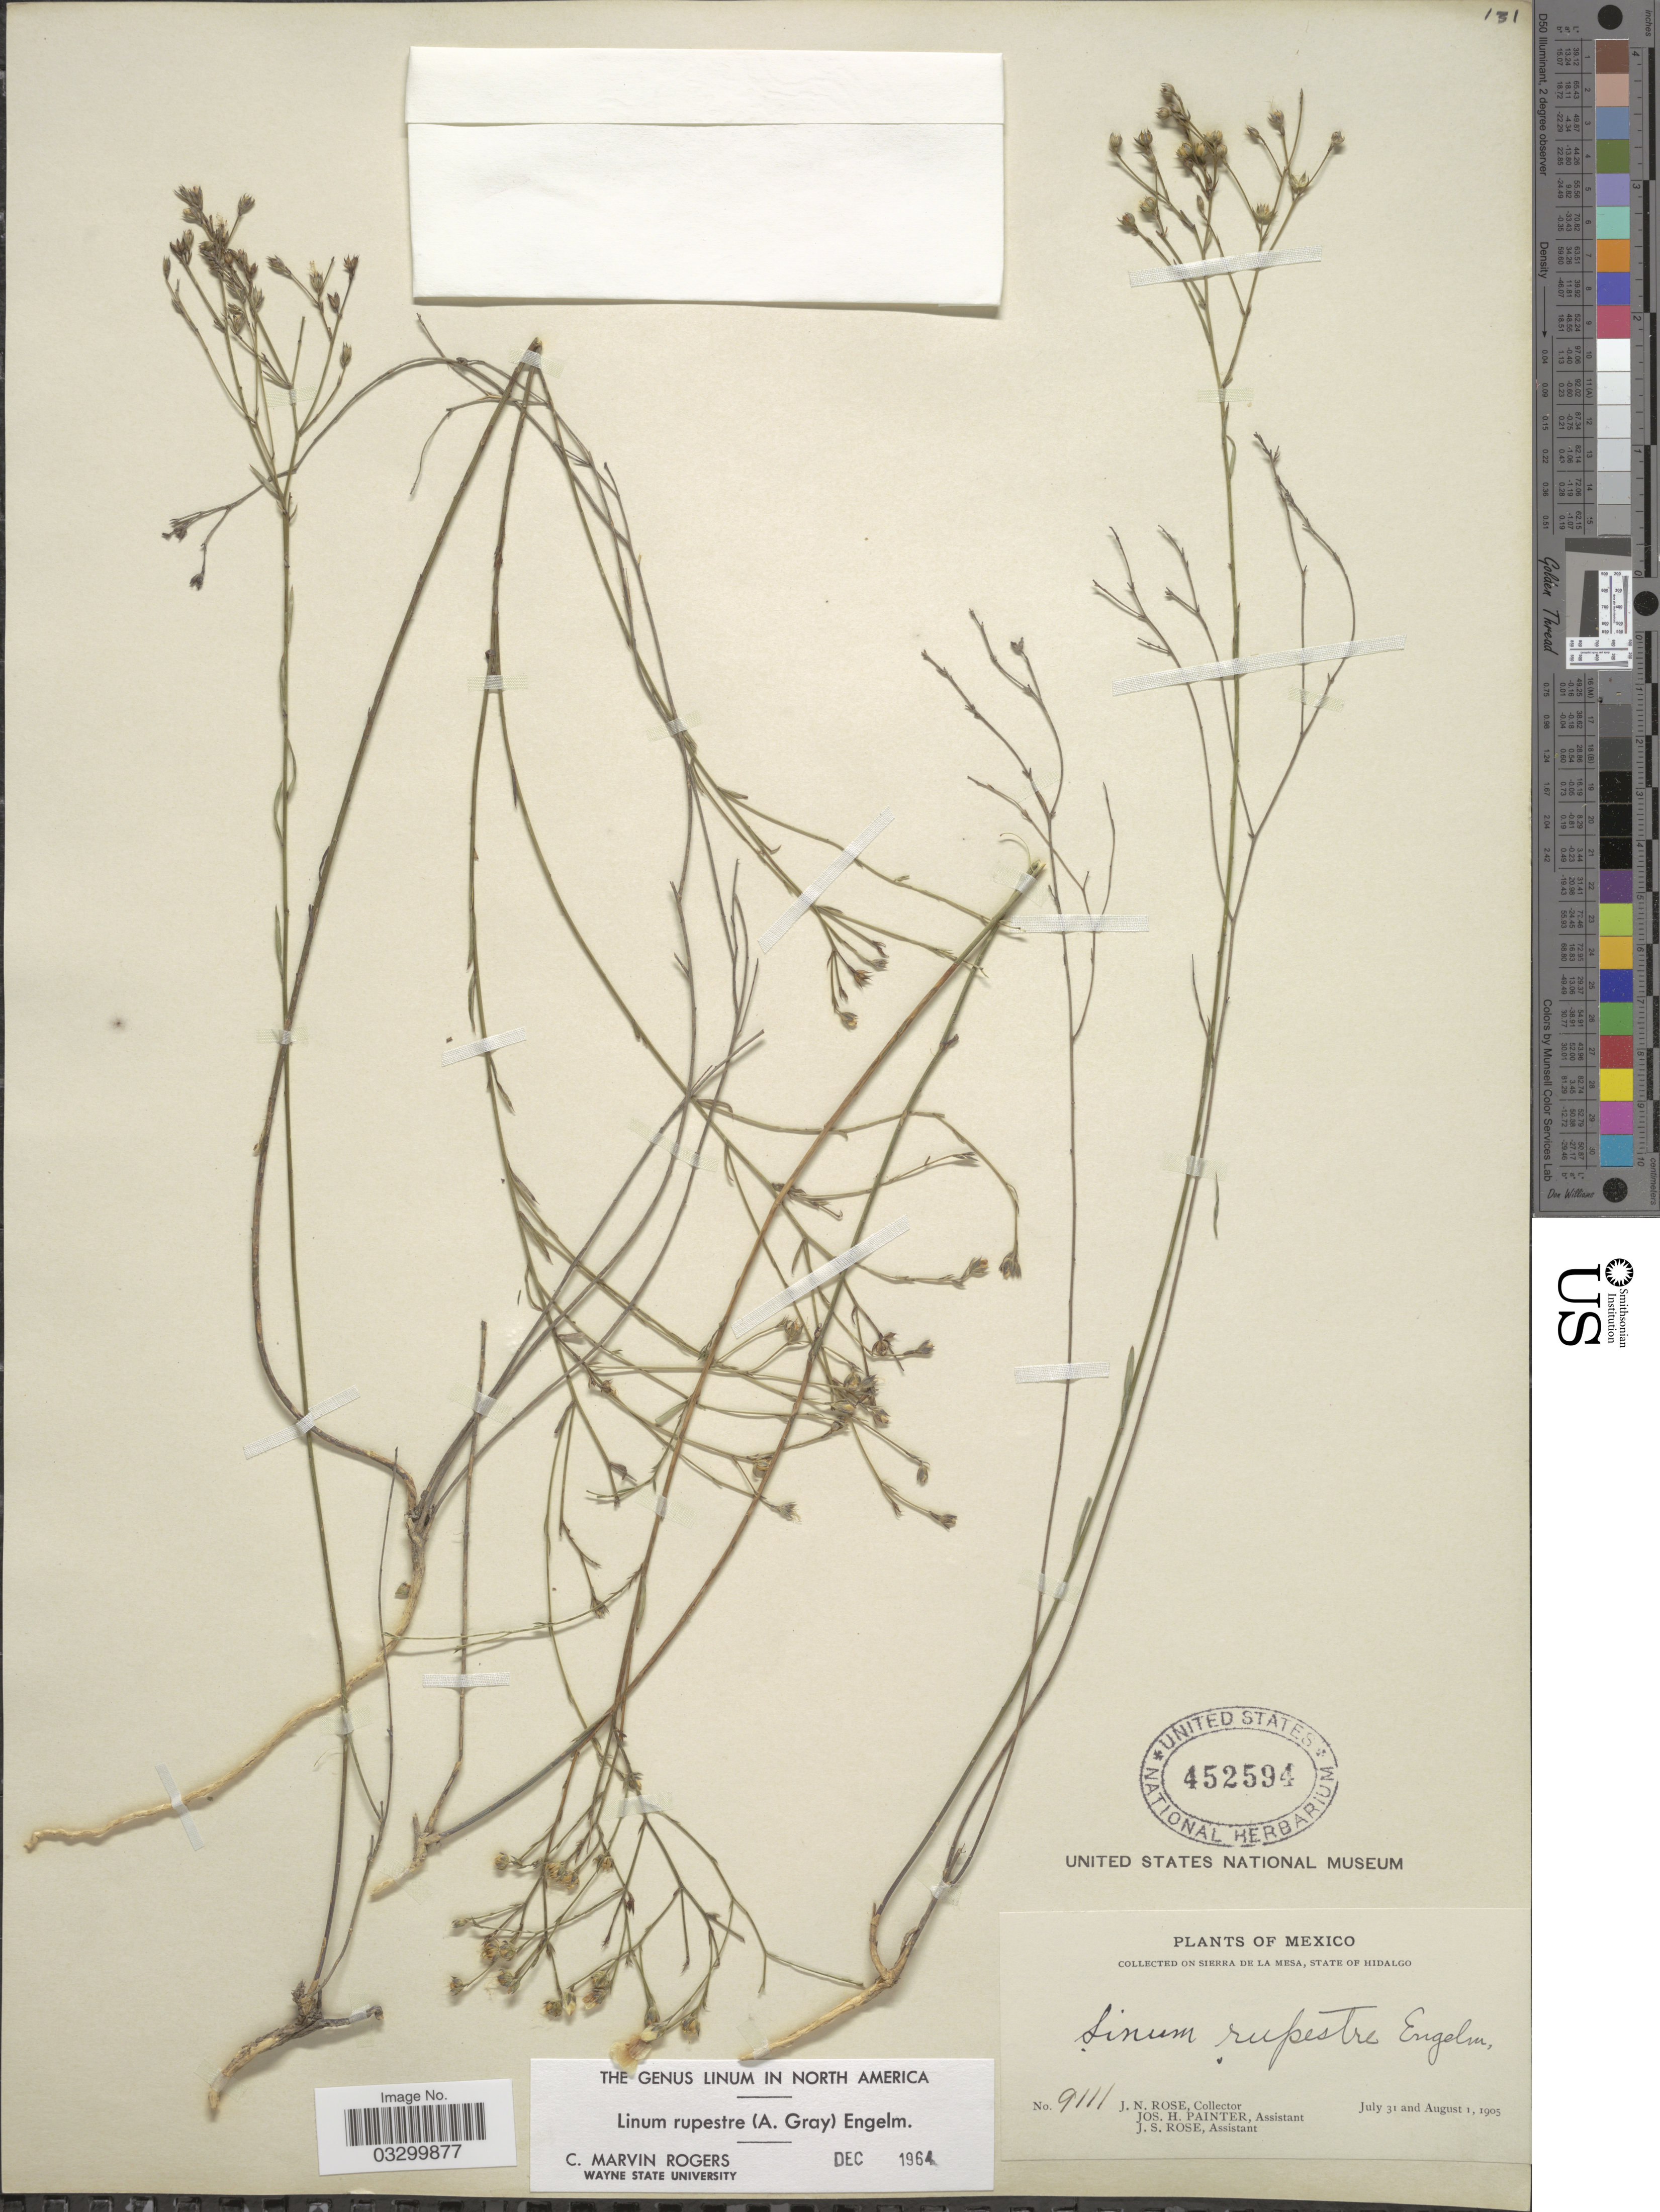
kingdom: Plantae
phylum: Tracheophyta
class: Magnoliopsida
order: Malpighiales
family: Linaceae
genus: Linum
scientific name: Linum rupestre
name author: Engelm.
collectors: J. N. Rose, J. H. Painter & J. S. Rose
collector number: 9111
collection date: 1905-07-31/1905-08-01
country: Mexico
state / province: Hidalgo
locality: Sierra de La Mesa.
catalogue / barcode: US 452594